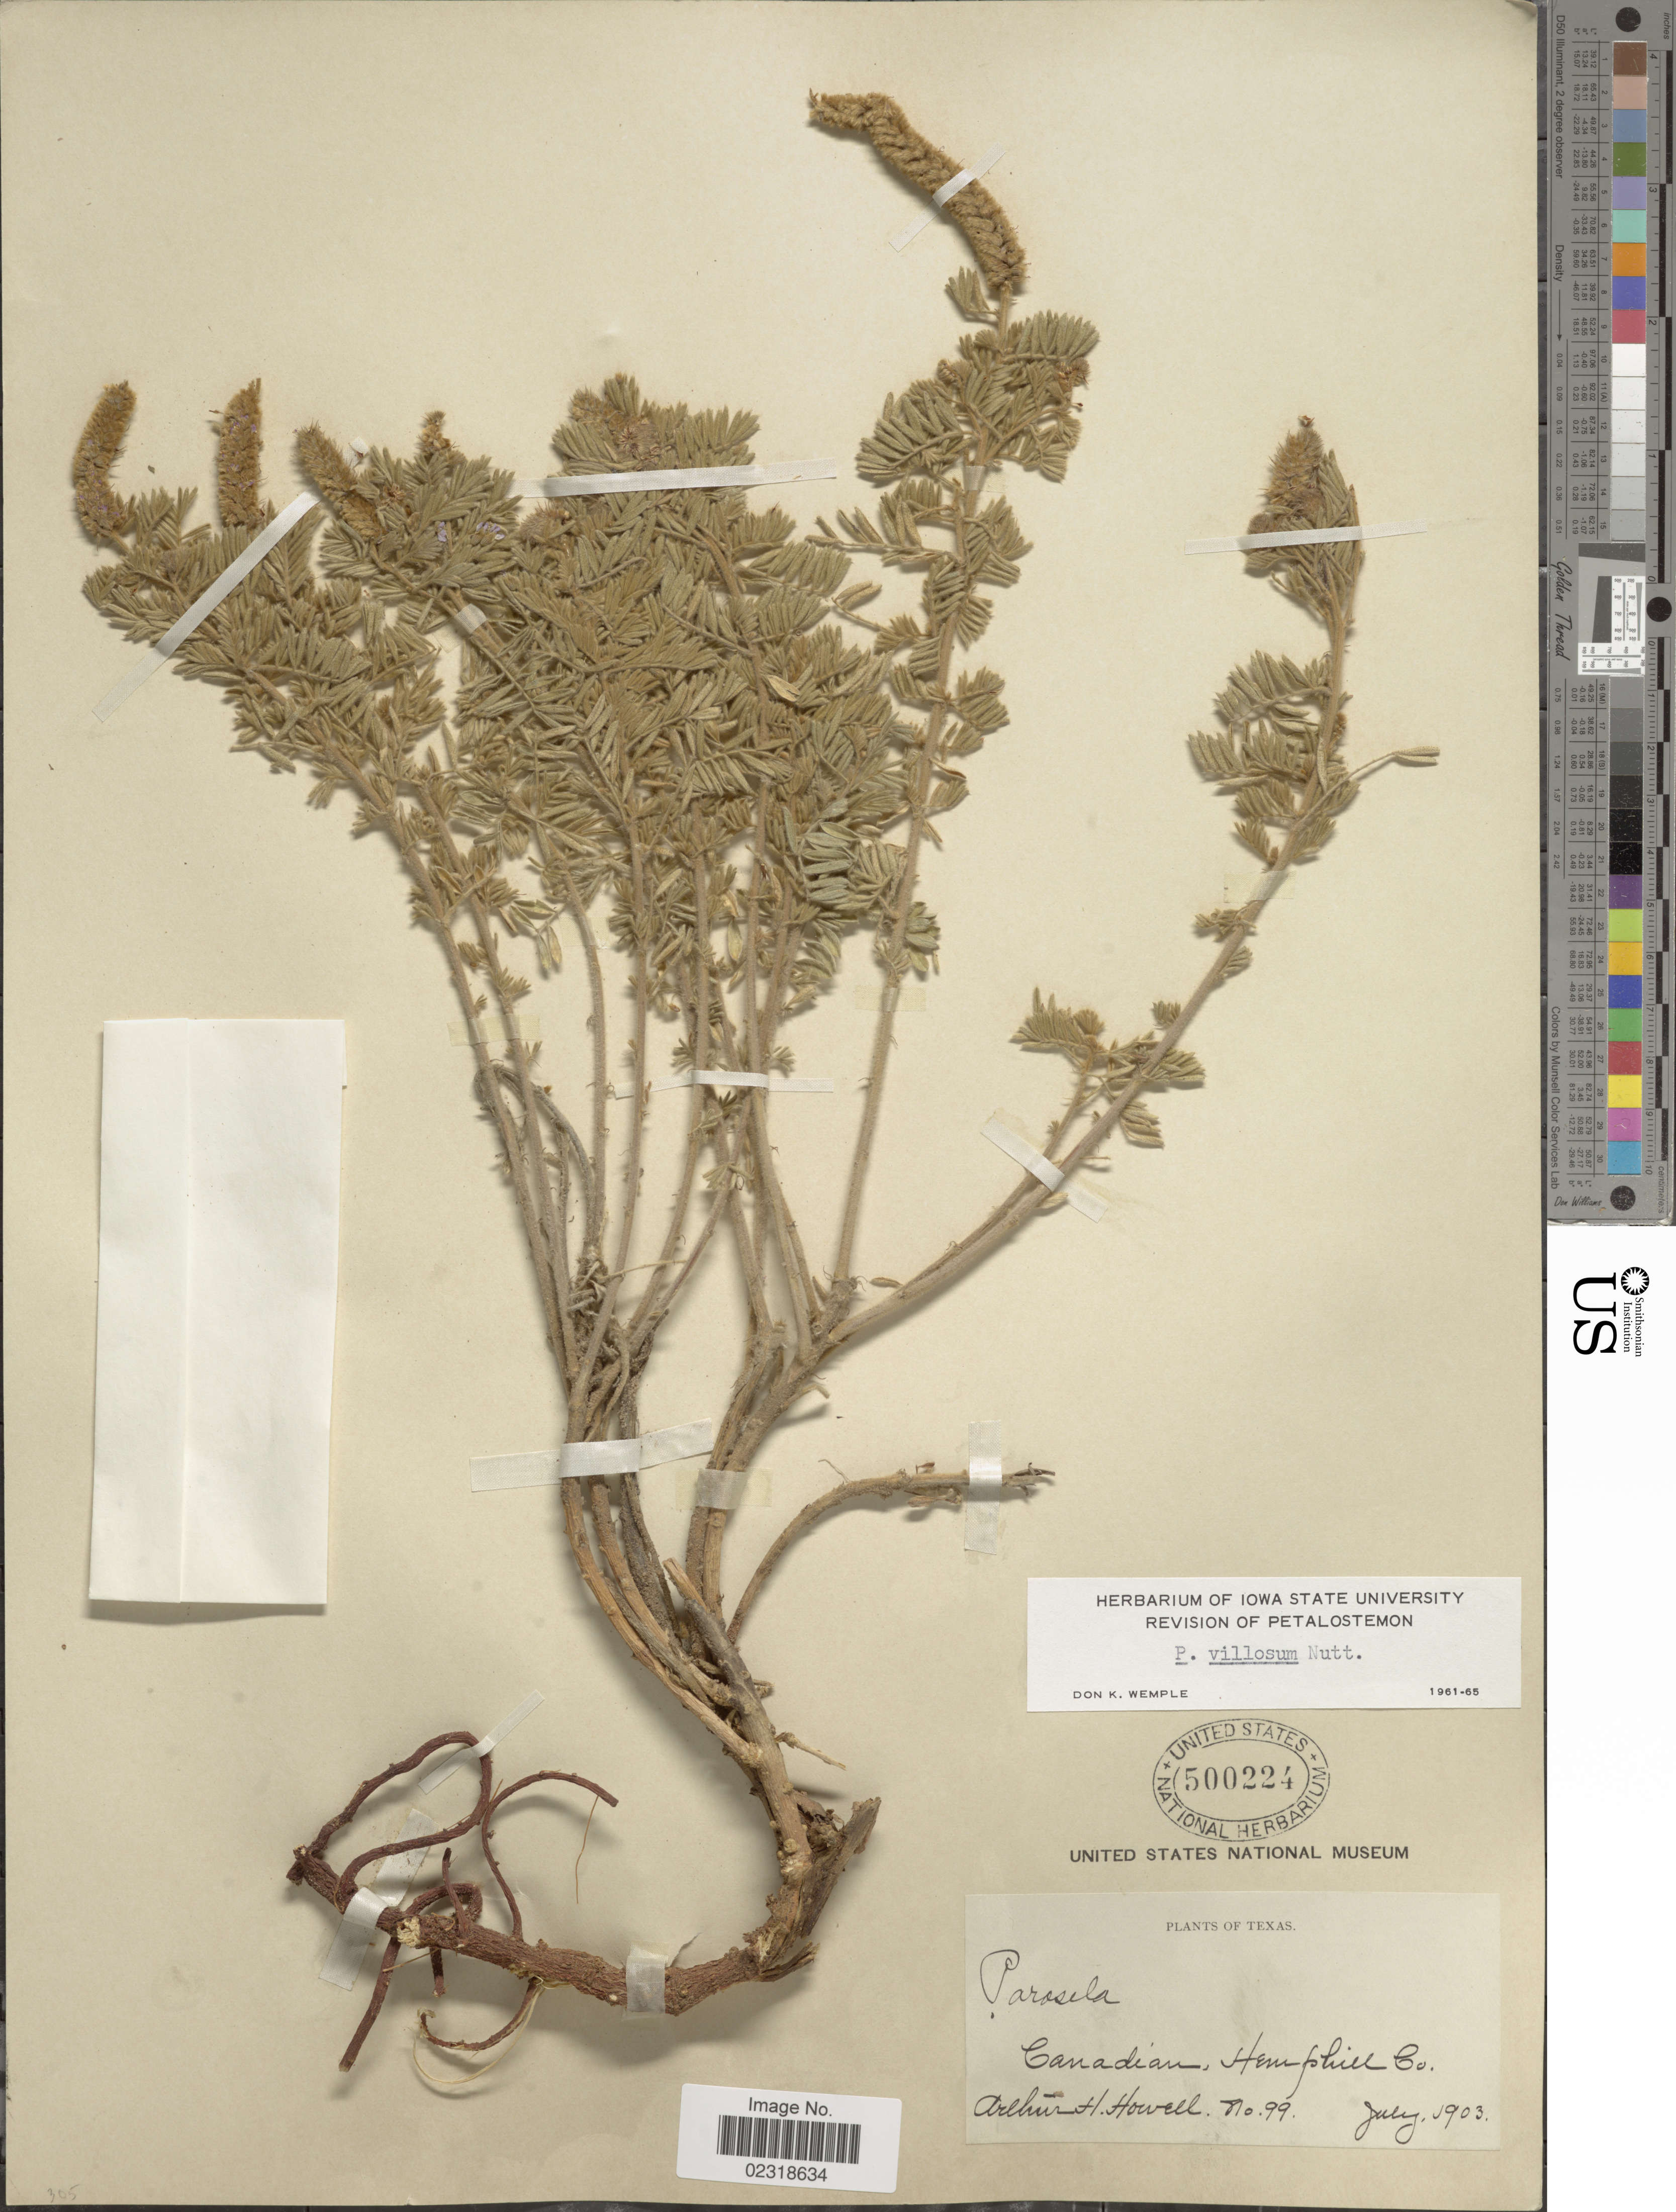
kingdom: Plantae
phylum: Tracheophyta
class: Magnoliopsida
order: Fabales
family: Fabaceae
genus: Dalea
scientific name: Dalea villosa var. villosa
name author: (Nutt.) Spreng.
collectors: A. Howell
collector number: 99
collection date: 1903-07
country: United States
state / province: Texas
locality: Canadian, Hemphill Co.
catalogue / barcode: US 500224